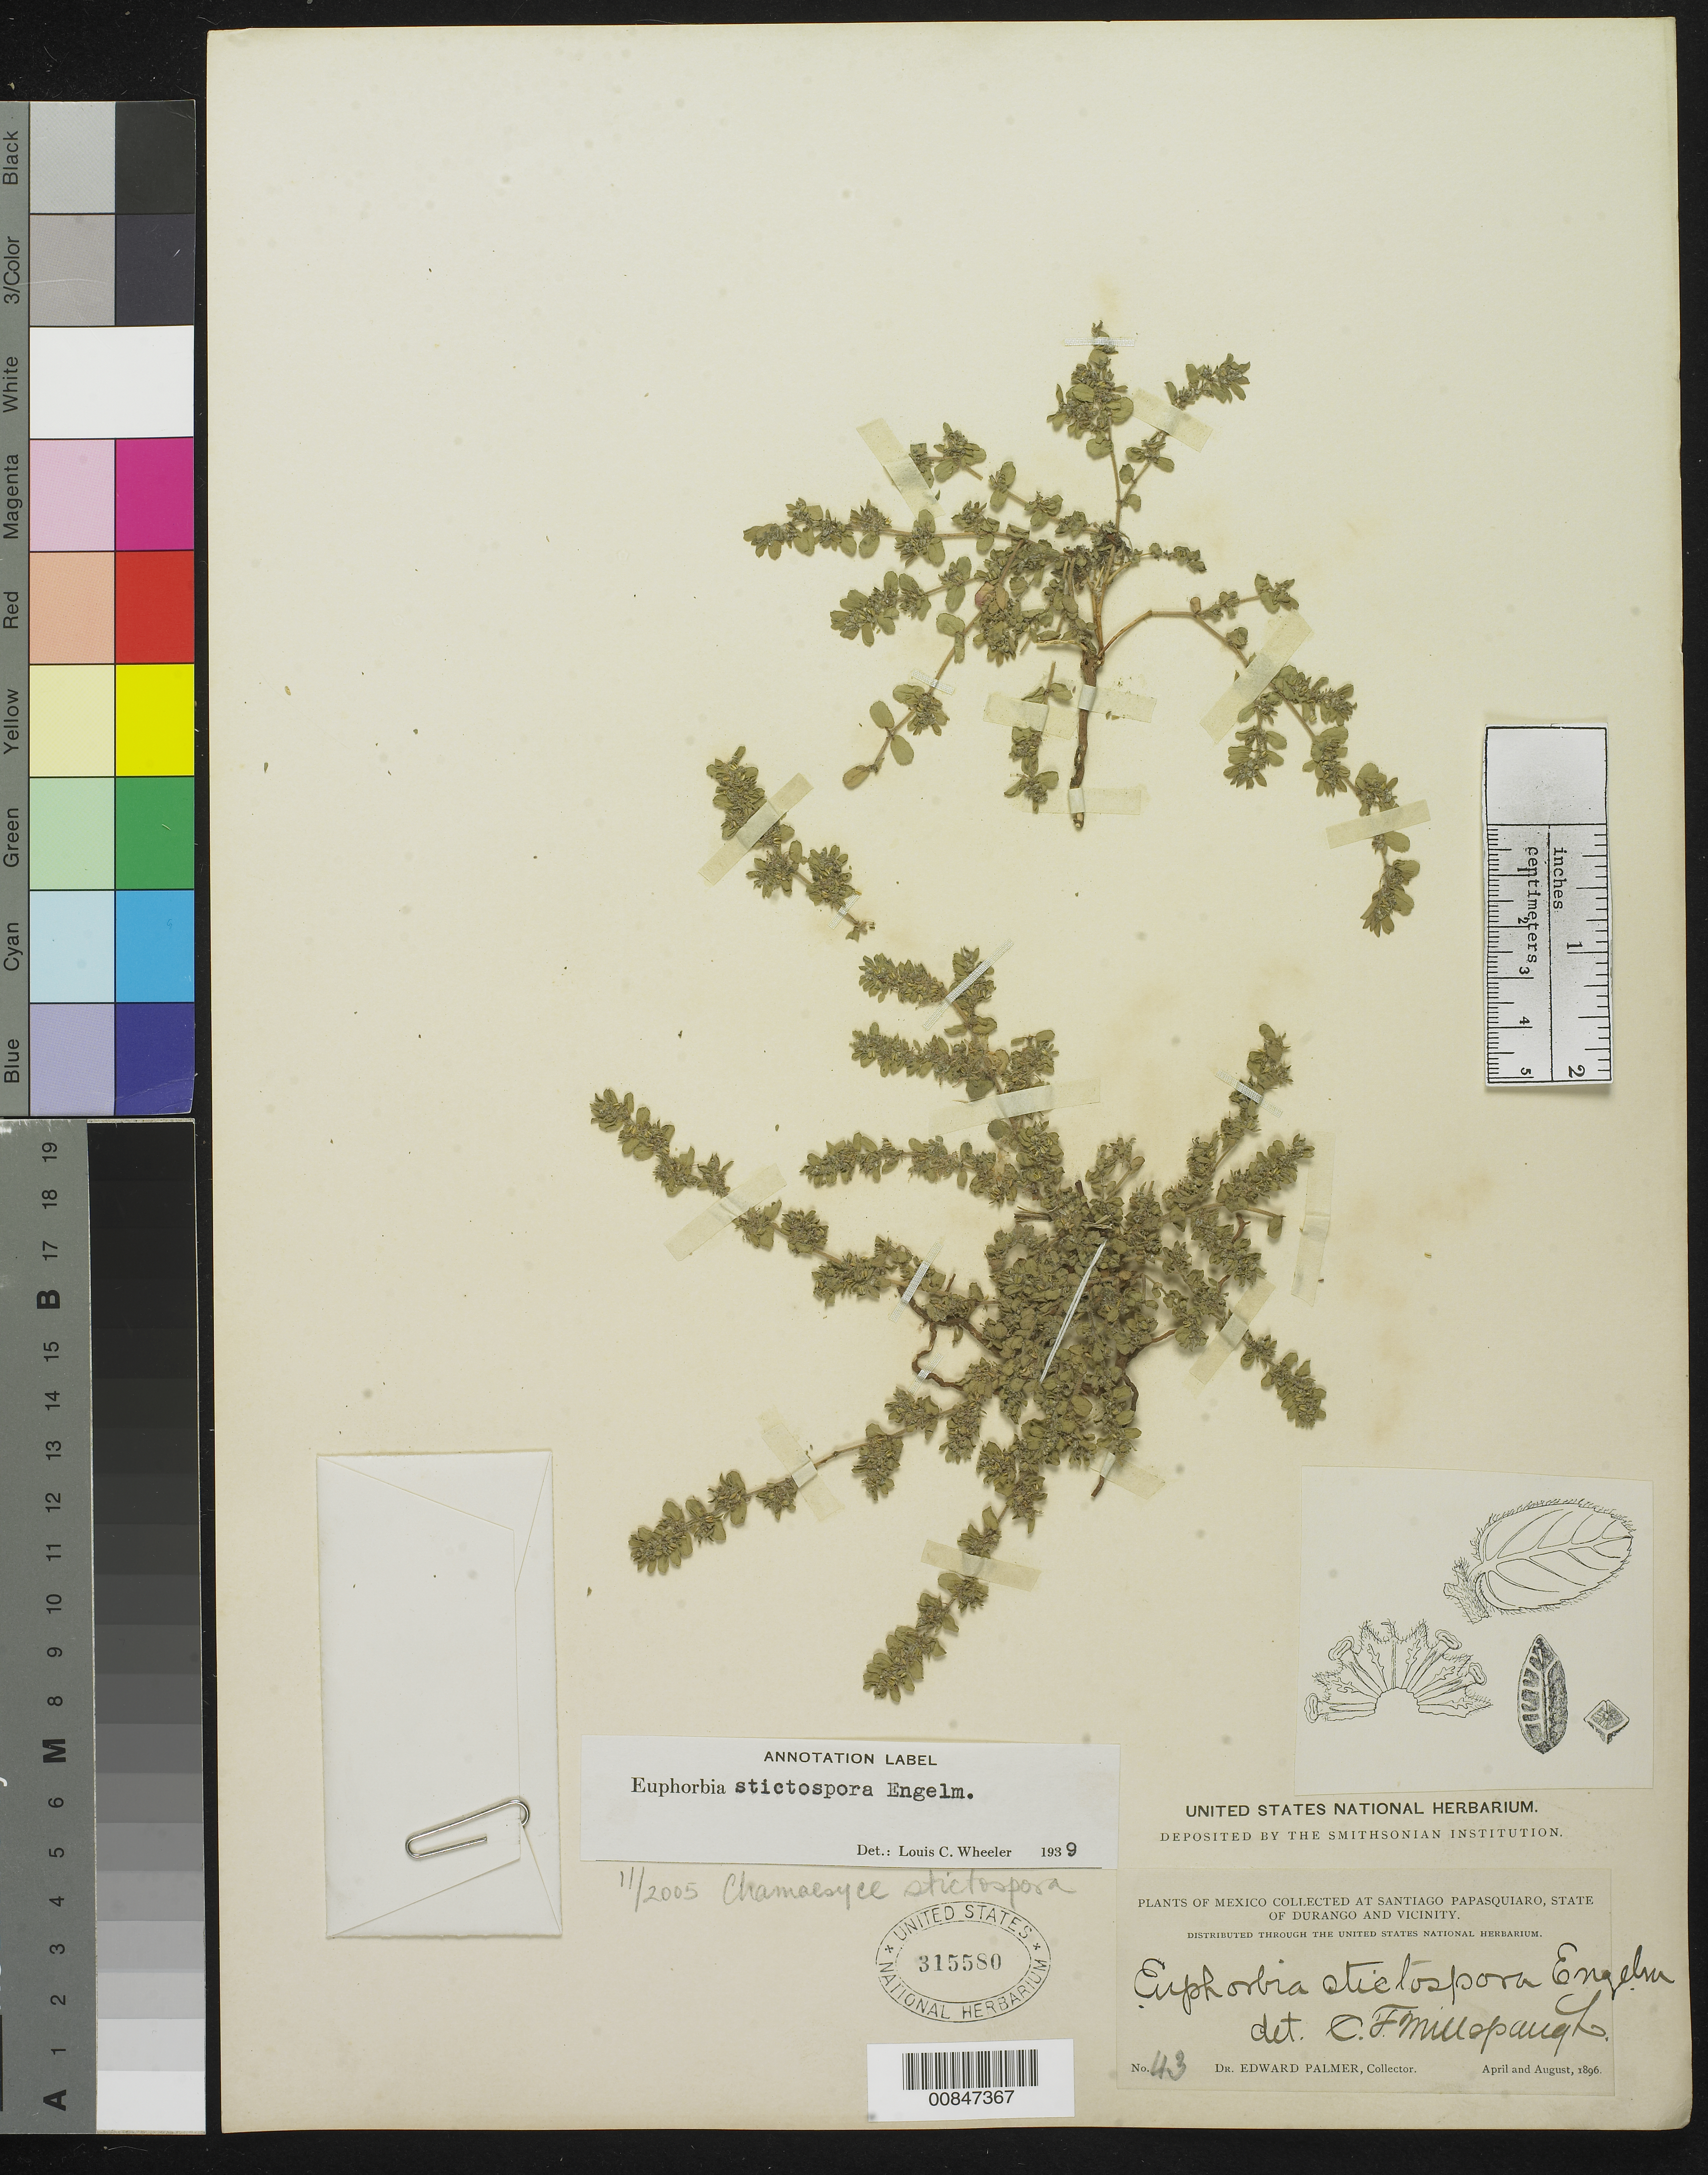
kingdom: Plantae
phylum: Tracheophyta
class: Magnoliopsida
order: Malpighiales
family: Euphorbiaceae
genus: Euphorbia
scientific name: Euphorbia stictospora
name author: Engelm.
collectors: E. Palmer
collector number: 43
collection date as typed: Apr 1896 to -- Aug 1896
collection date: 1896-04/1896-08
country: Mexico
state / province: Durango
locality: Santiago Papasquiaro, Durango and vicinity.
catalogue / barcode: US 315580